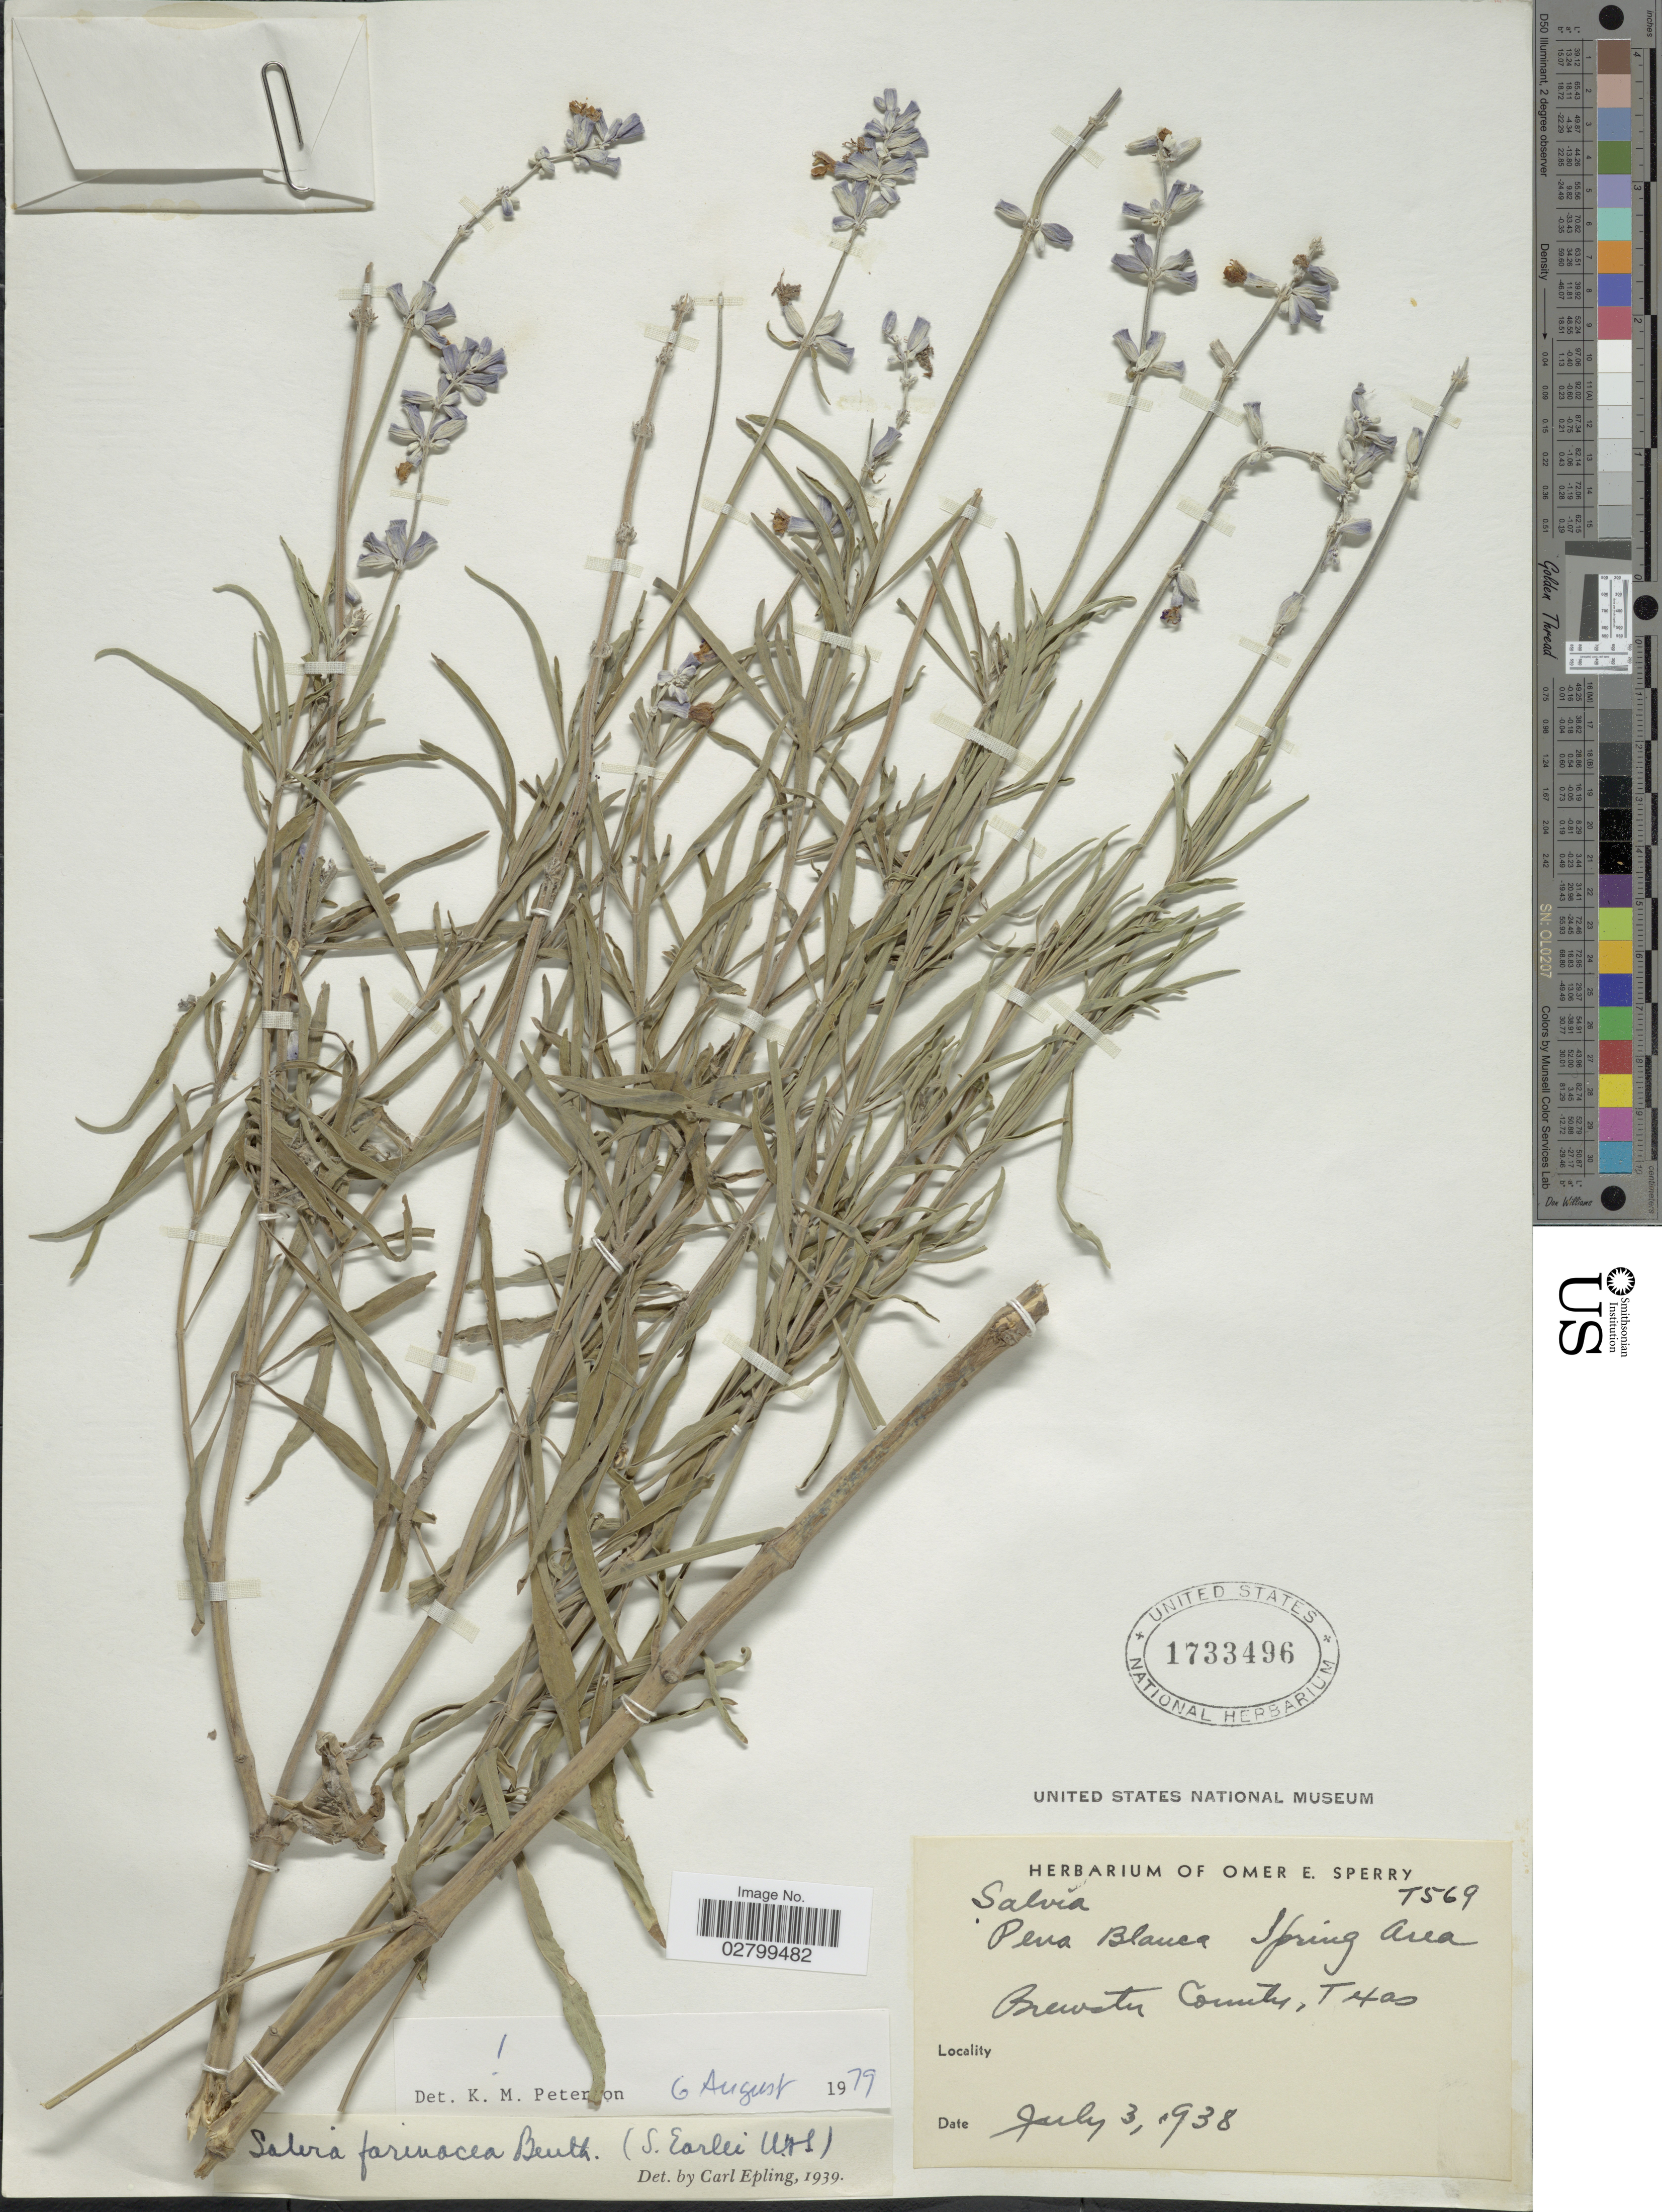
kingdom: Plantae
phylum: Tracheophyta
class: Magnoliopsida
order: Lamiales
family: Lamiaceae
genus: Salvia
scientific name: Salvia farinacea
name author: Benth.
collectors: O. E. Sperry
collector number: T569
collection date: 1938-07-03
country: United States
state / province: Texas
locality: Brewster County.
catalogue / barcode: US 1733496